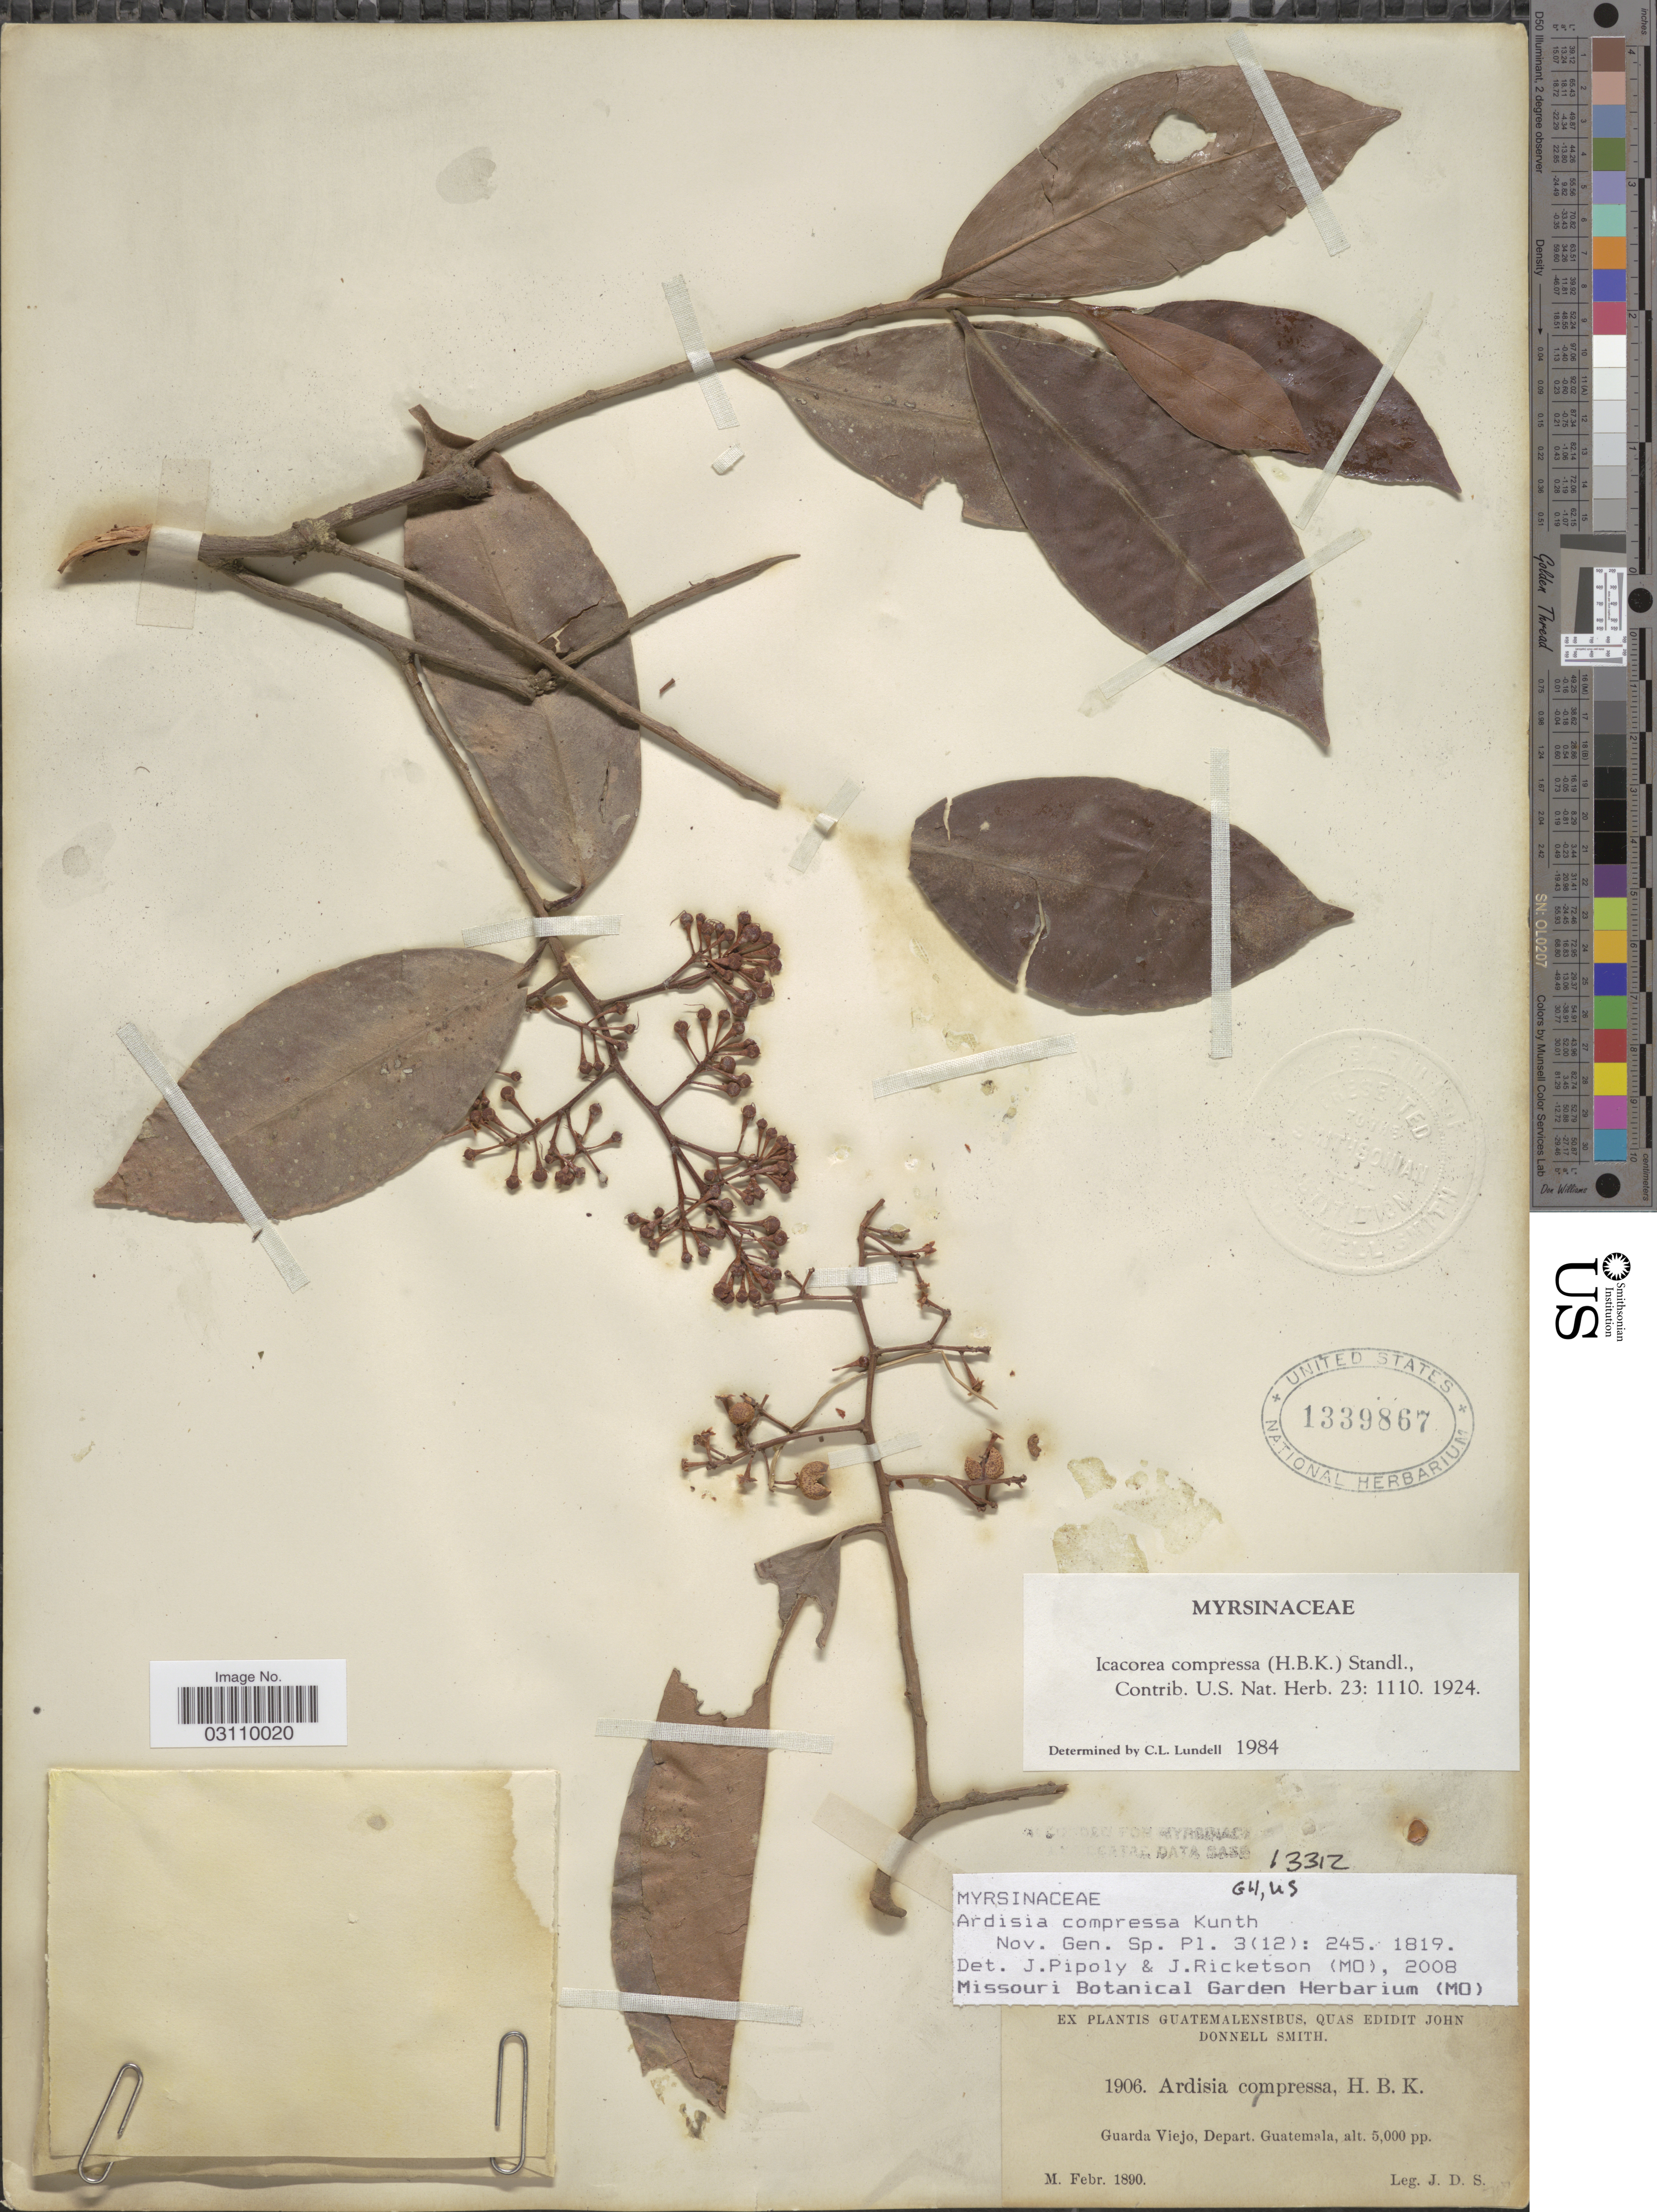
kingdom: Plantae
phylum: Tracheophyta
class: Magnoliopsida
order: Ericales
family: Primulaceae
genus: Ardisia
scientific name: Ardisia compressa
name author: Kunth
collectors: J. Donnell Smith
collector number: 1906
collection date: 1890-02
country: Guatemala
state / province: Guatemala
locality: Guarda Viejo, Depart. Guatemala.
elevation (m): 1524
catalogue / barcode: US 1339867